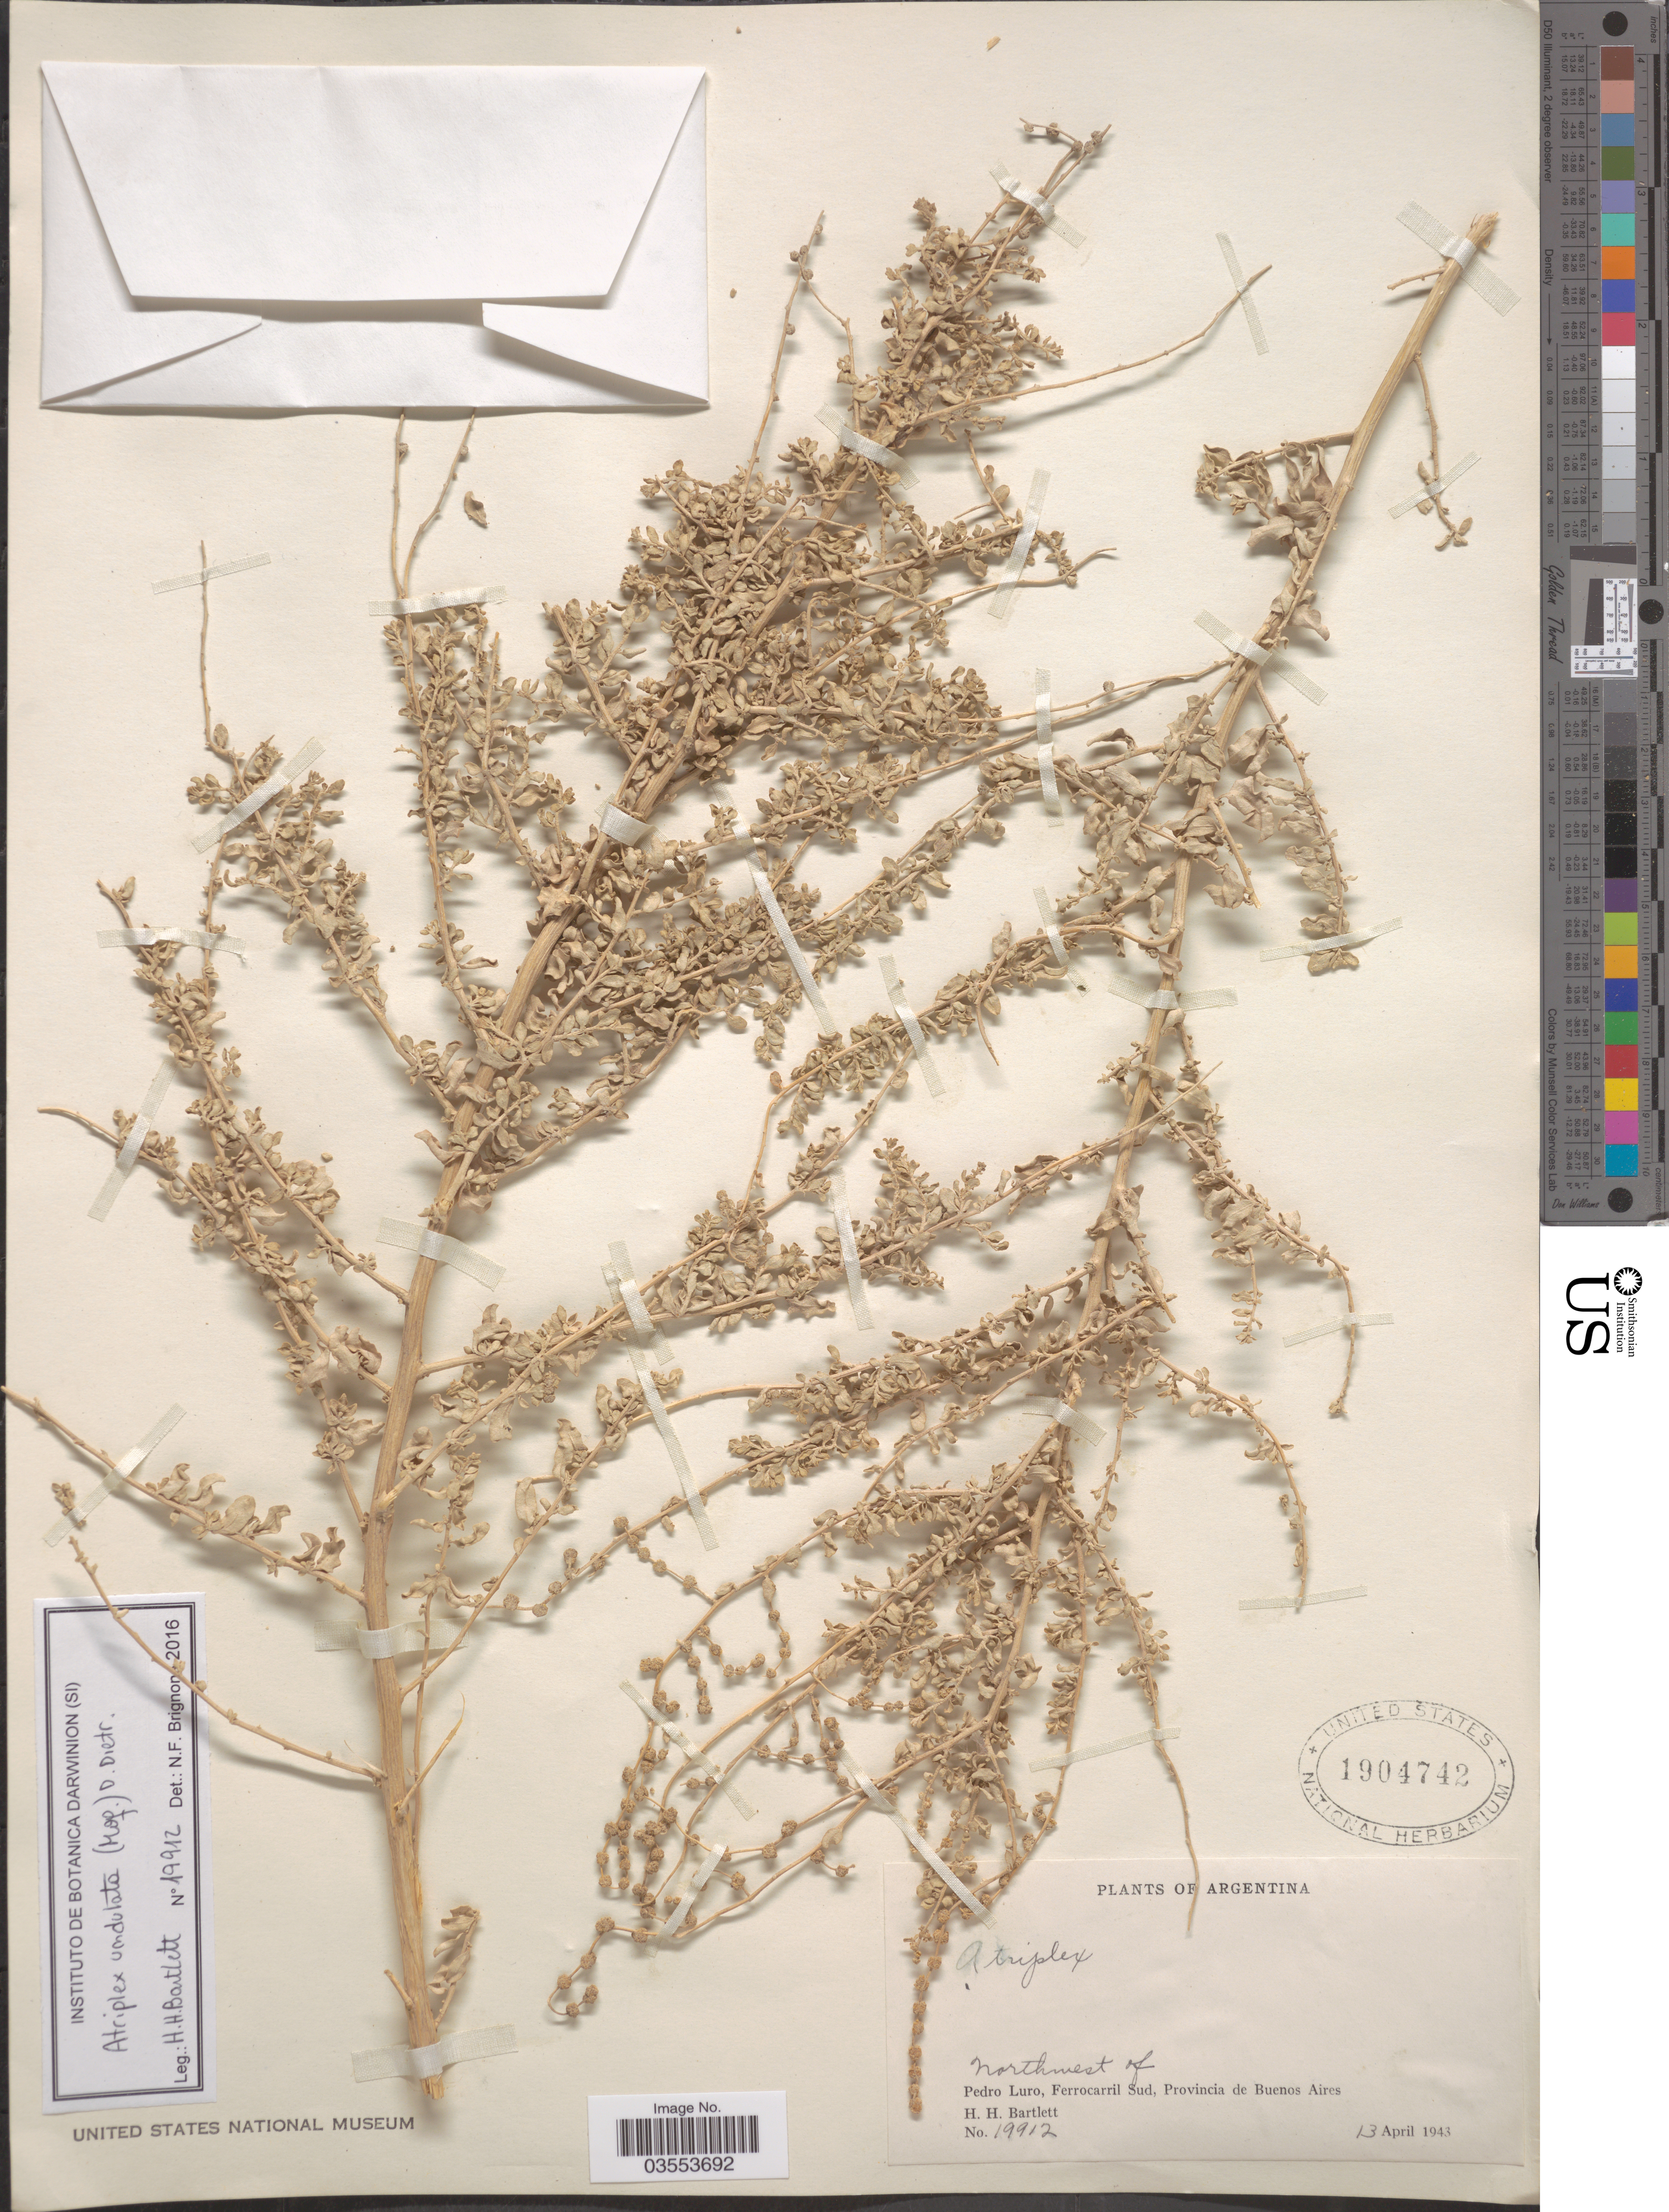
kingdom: Plantae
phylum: Tracheophyta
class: Magnoliopsida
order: Caryophyllales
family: Amaranthaceae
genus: Atriplex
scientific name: Atriplex sp.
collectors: H. H. Bartlett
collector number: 19912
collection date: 1943-04-13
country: Argentina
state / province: Buenos Aires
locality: Northwest of Pedro Luro, Ferrocarril Sud.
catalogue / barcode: US 1904742